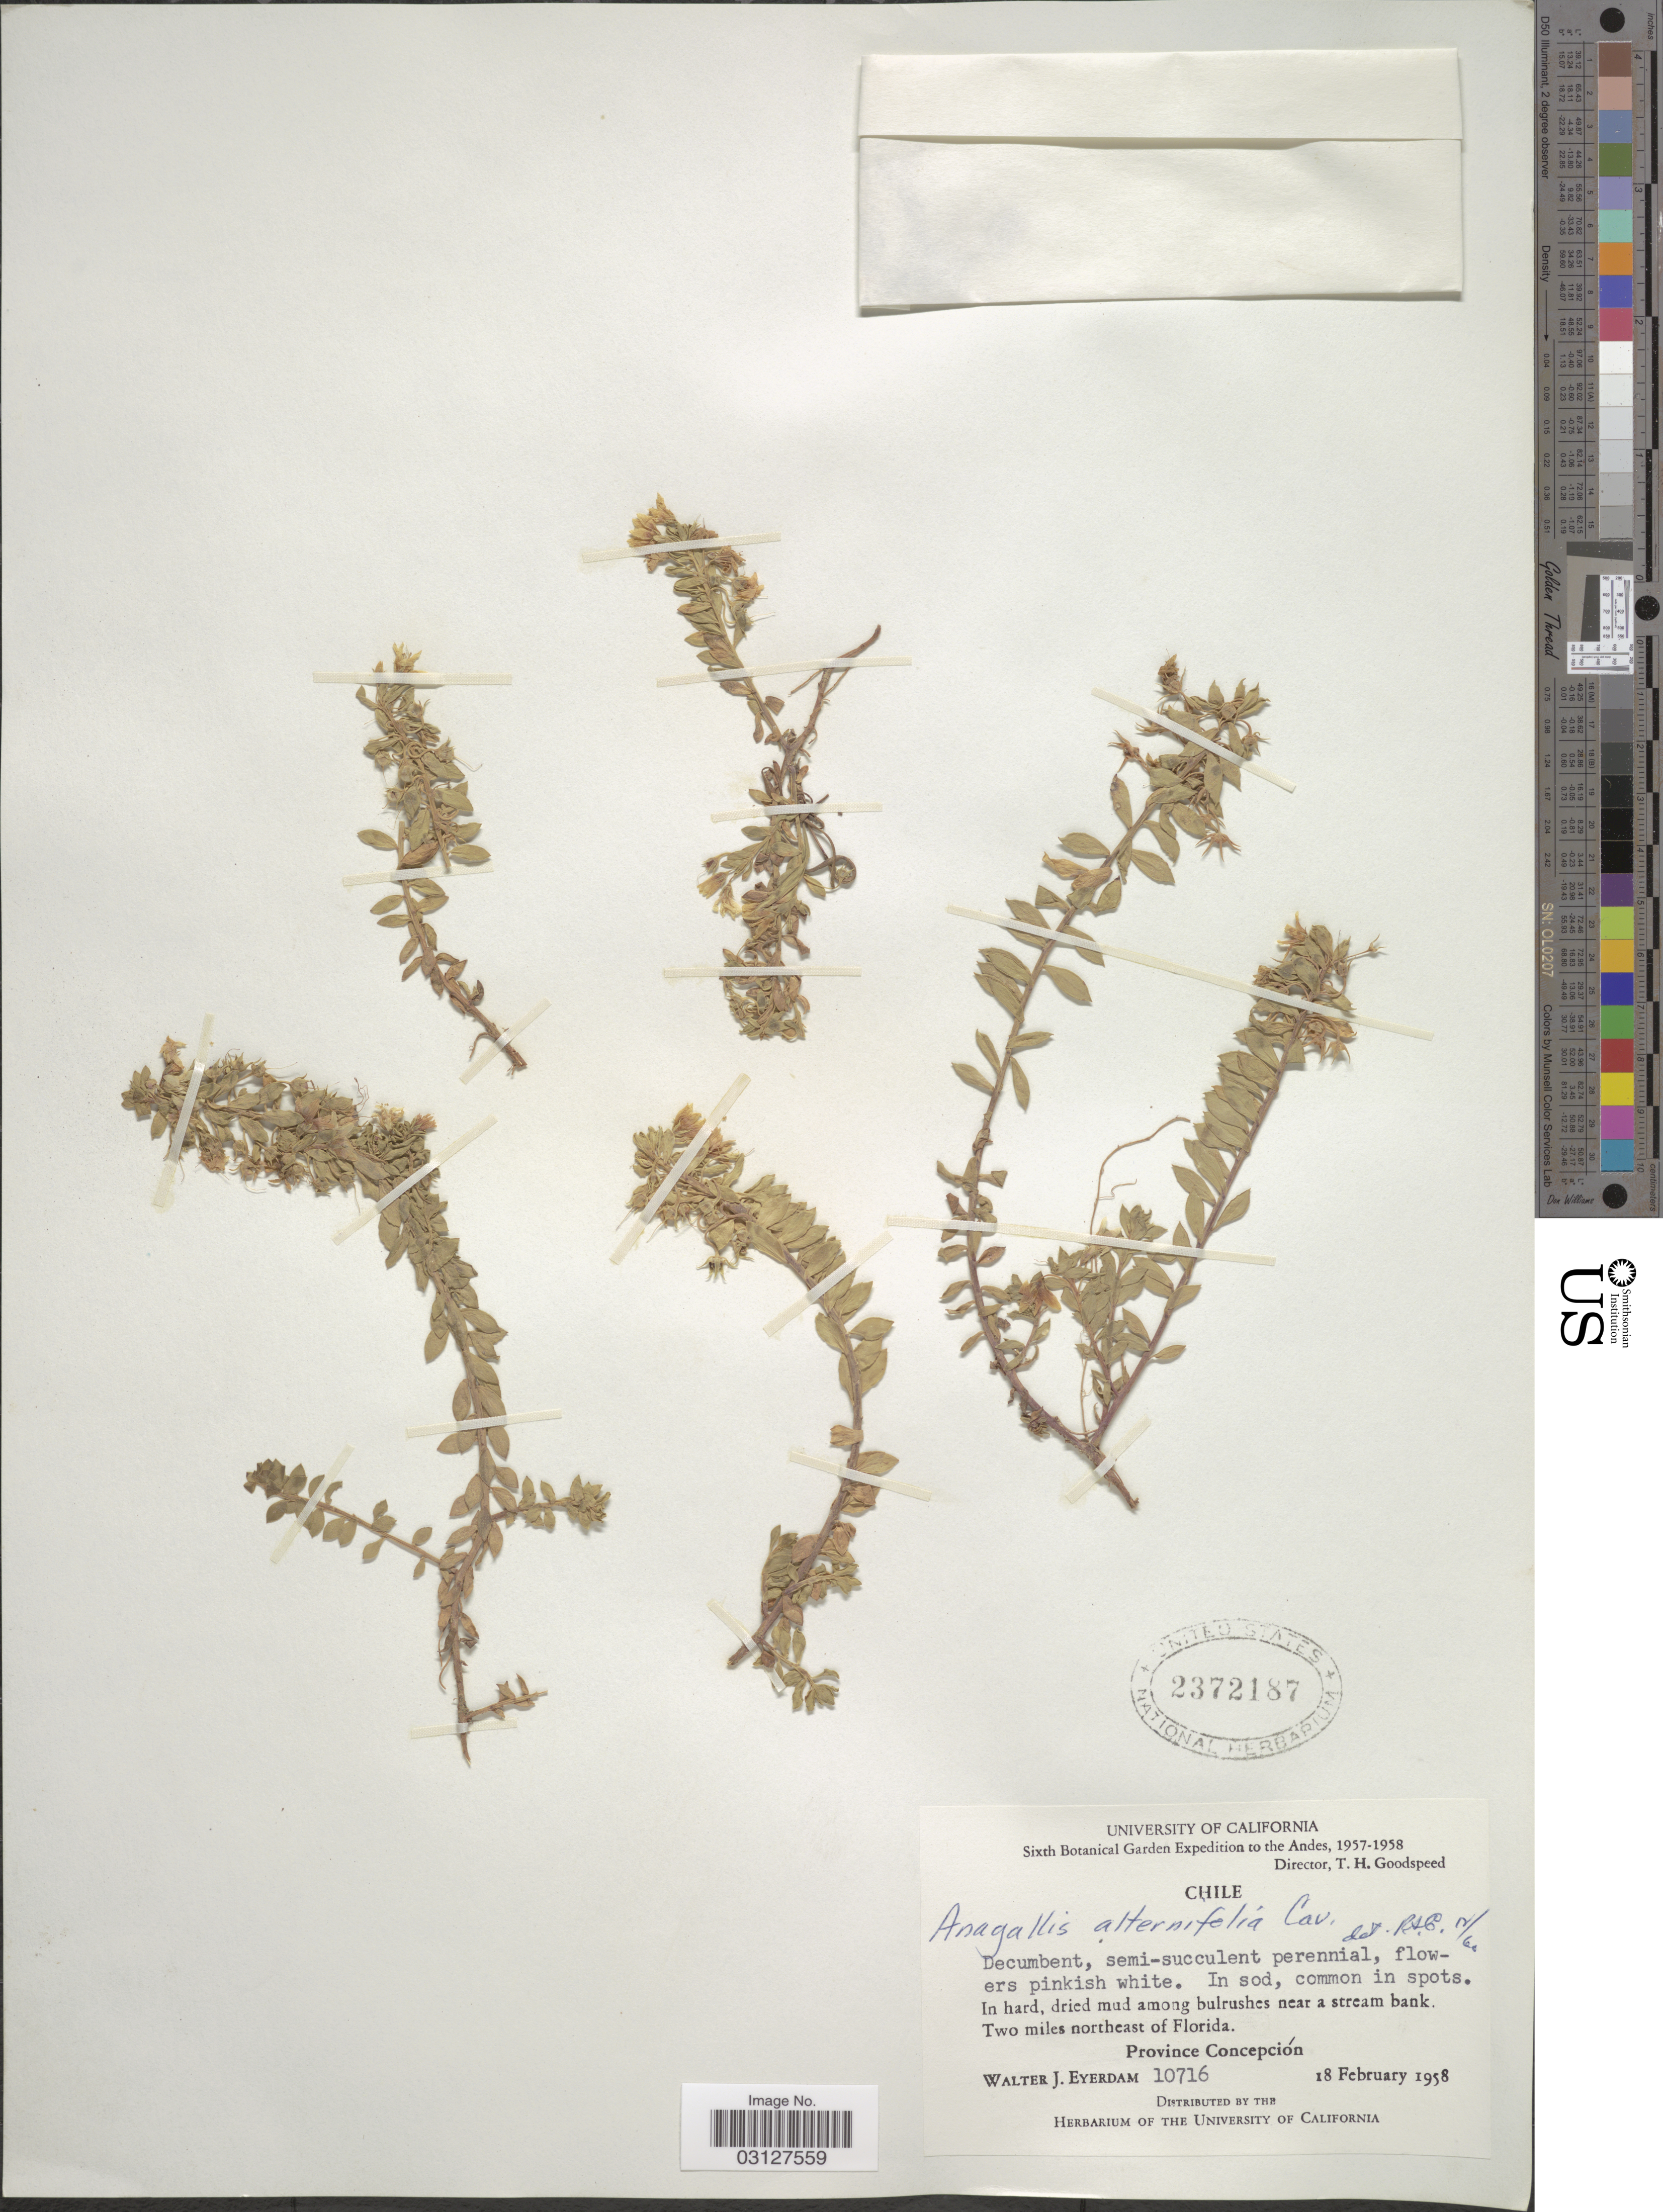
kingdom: Plantae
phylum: Tracheophyta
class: Magnoliopsida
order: Ericales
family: Primulaceae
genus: Anagallis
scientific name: Anagallis alternifolia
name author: Cav.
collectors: W. J. Eyerdam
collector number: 10716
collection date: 1958-02-18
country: Chile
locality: Andes. Two miles northeast of Florida. Province Concepción.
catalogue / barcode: US 2372187